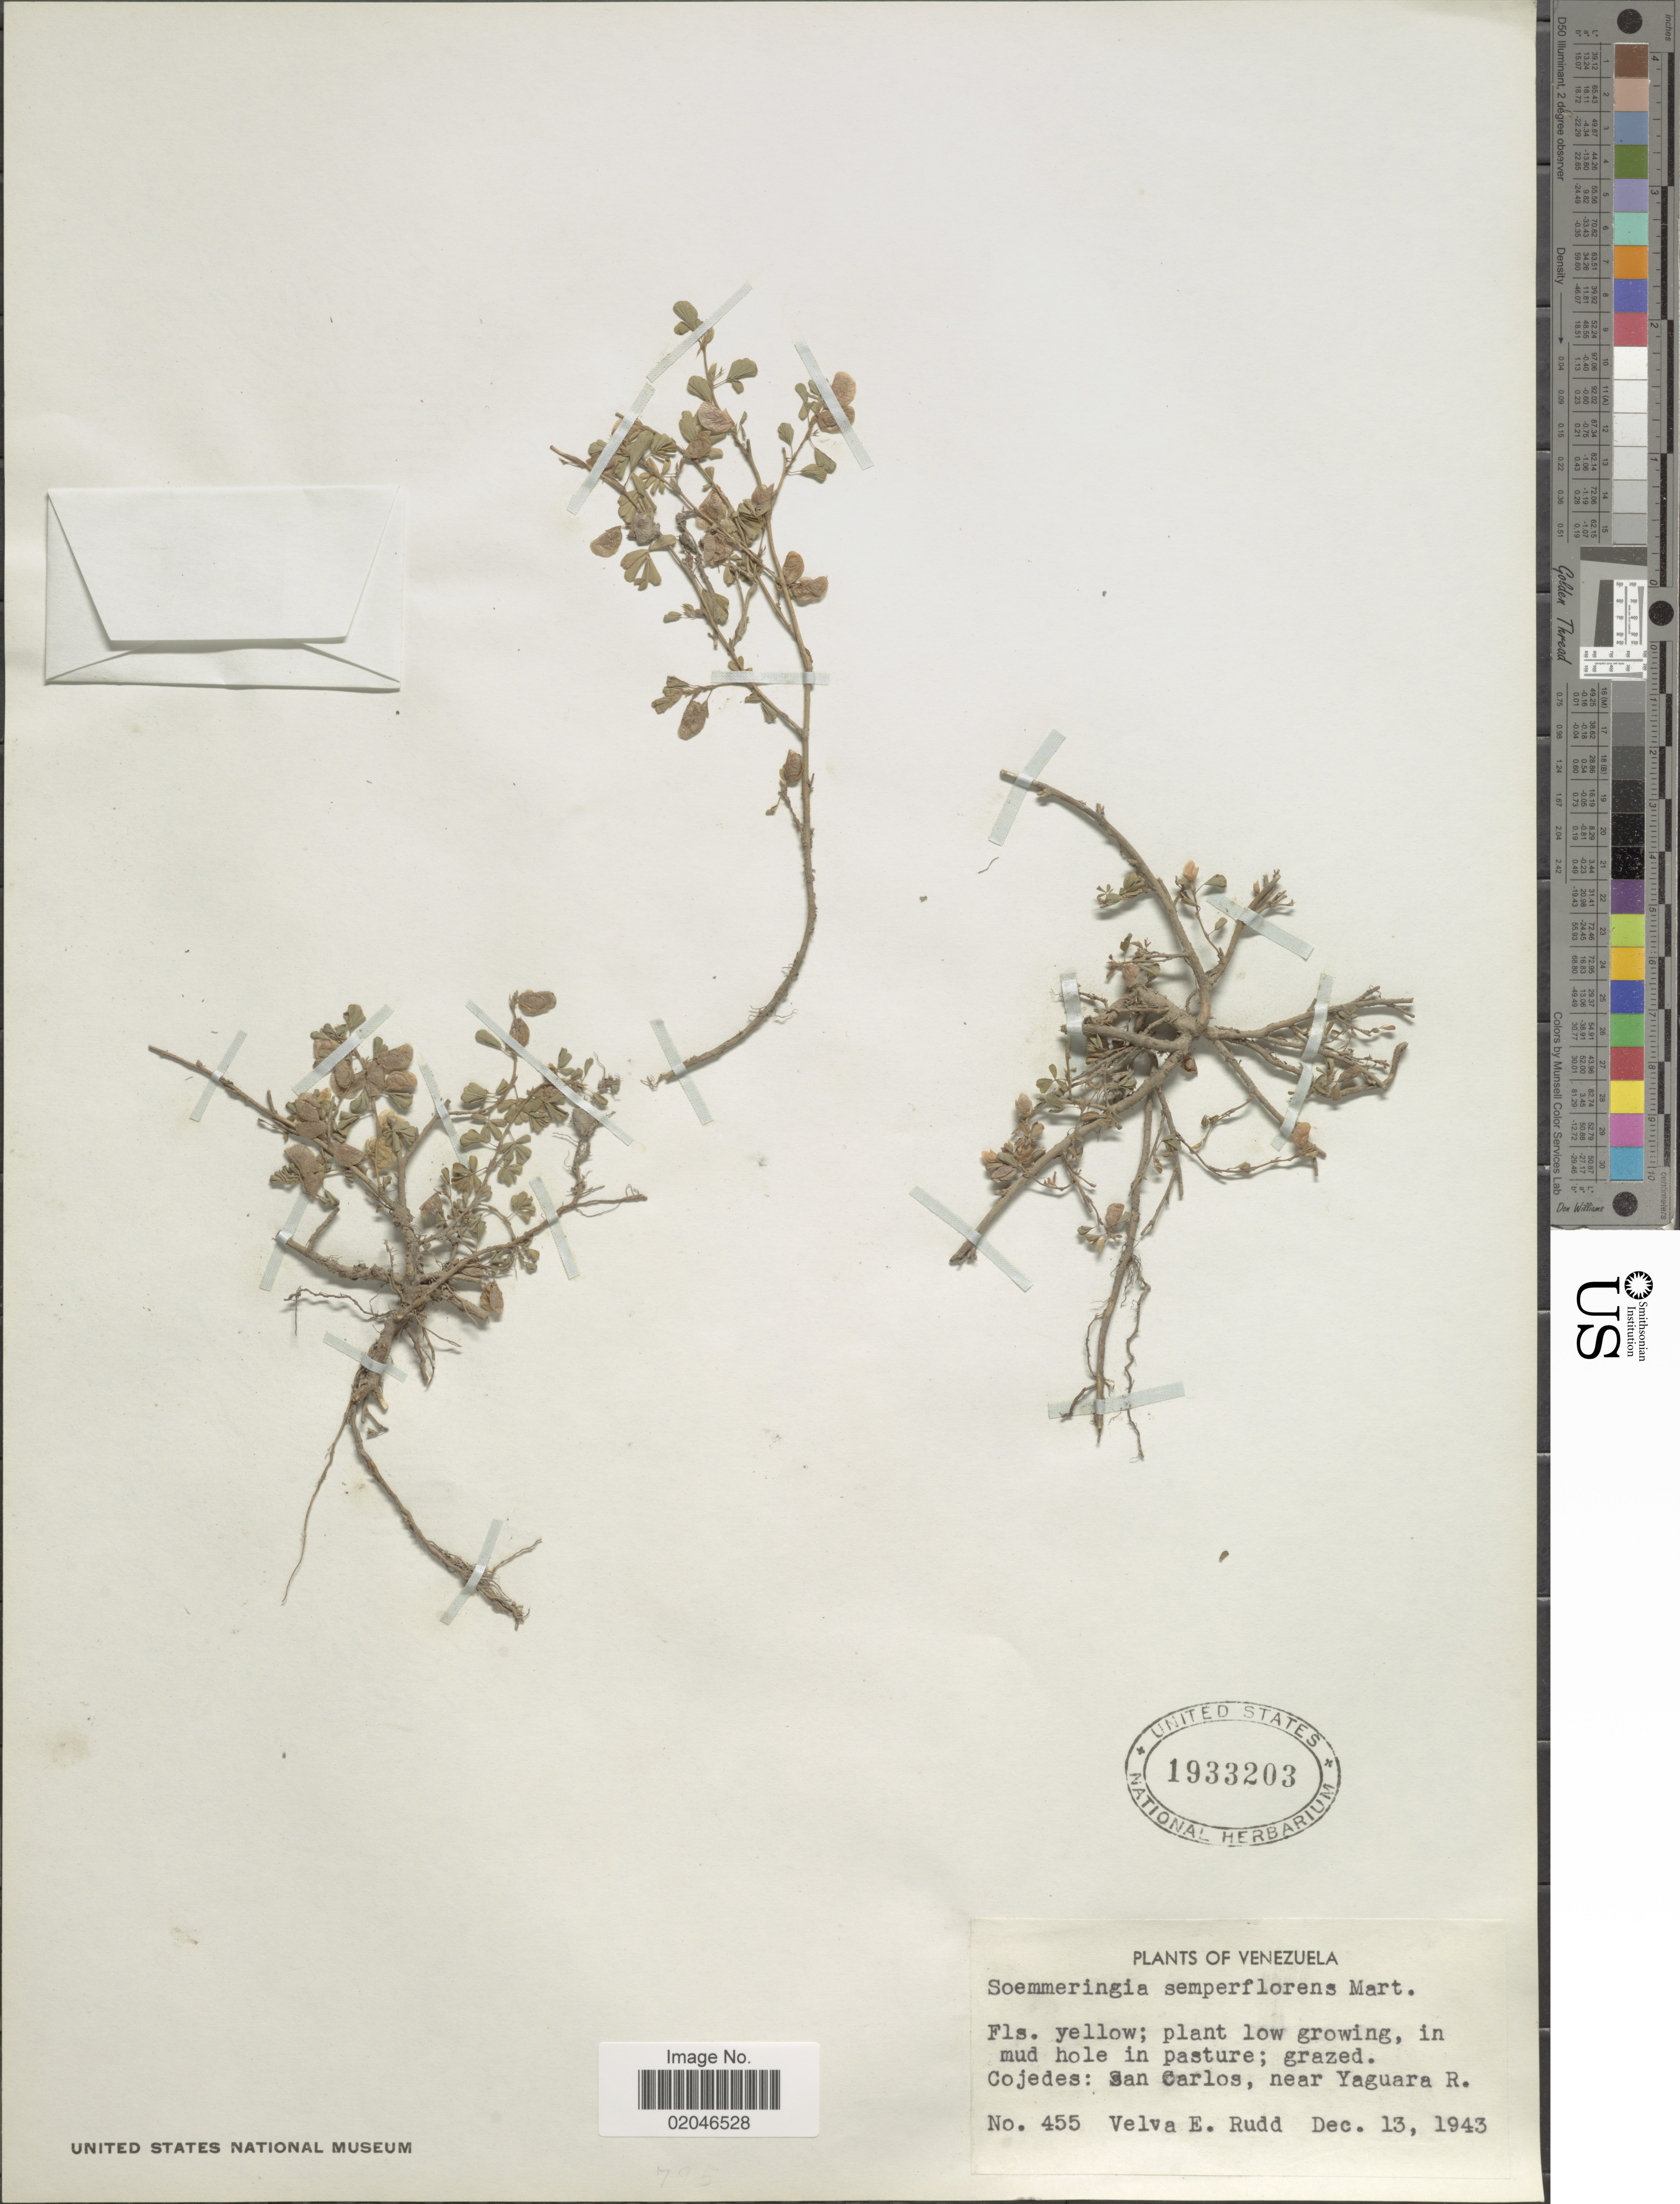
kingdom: Plantae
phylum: Tracheophyta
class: Magnoliopsida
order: Fabales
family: Fabaceae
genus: Soemmeringia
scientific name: Soemmeringia semperflorens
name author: Mart.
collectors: V. E. Rudd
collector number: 455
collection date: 1943-12-13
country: Venezuela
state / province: Cojedes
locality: Cojedas: San Carlos, near Yaguara R.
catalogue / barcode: US 1933203